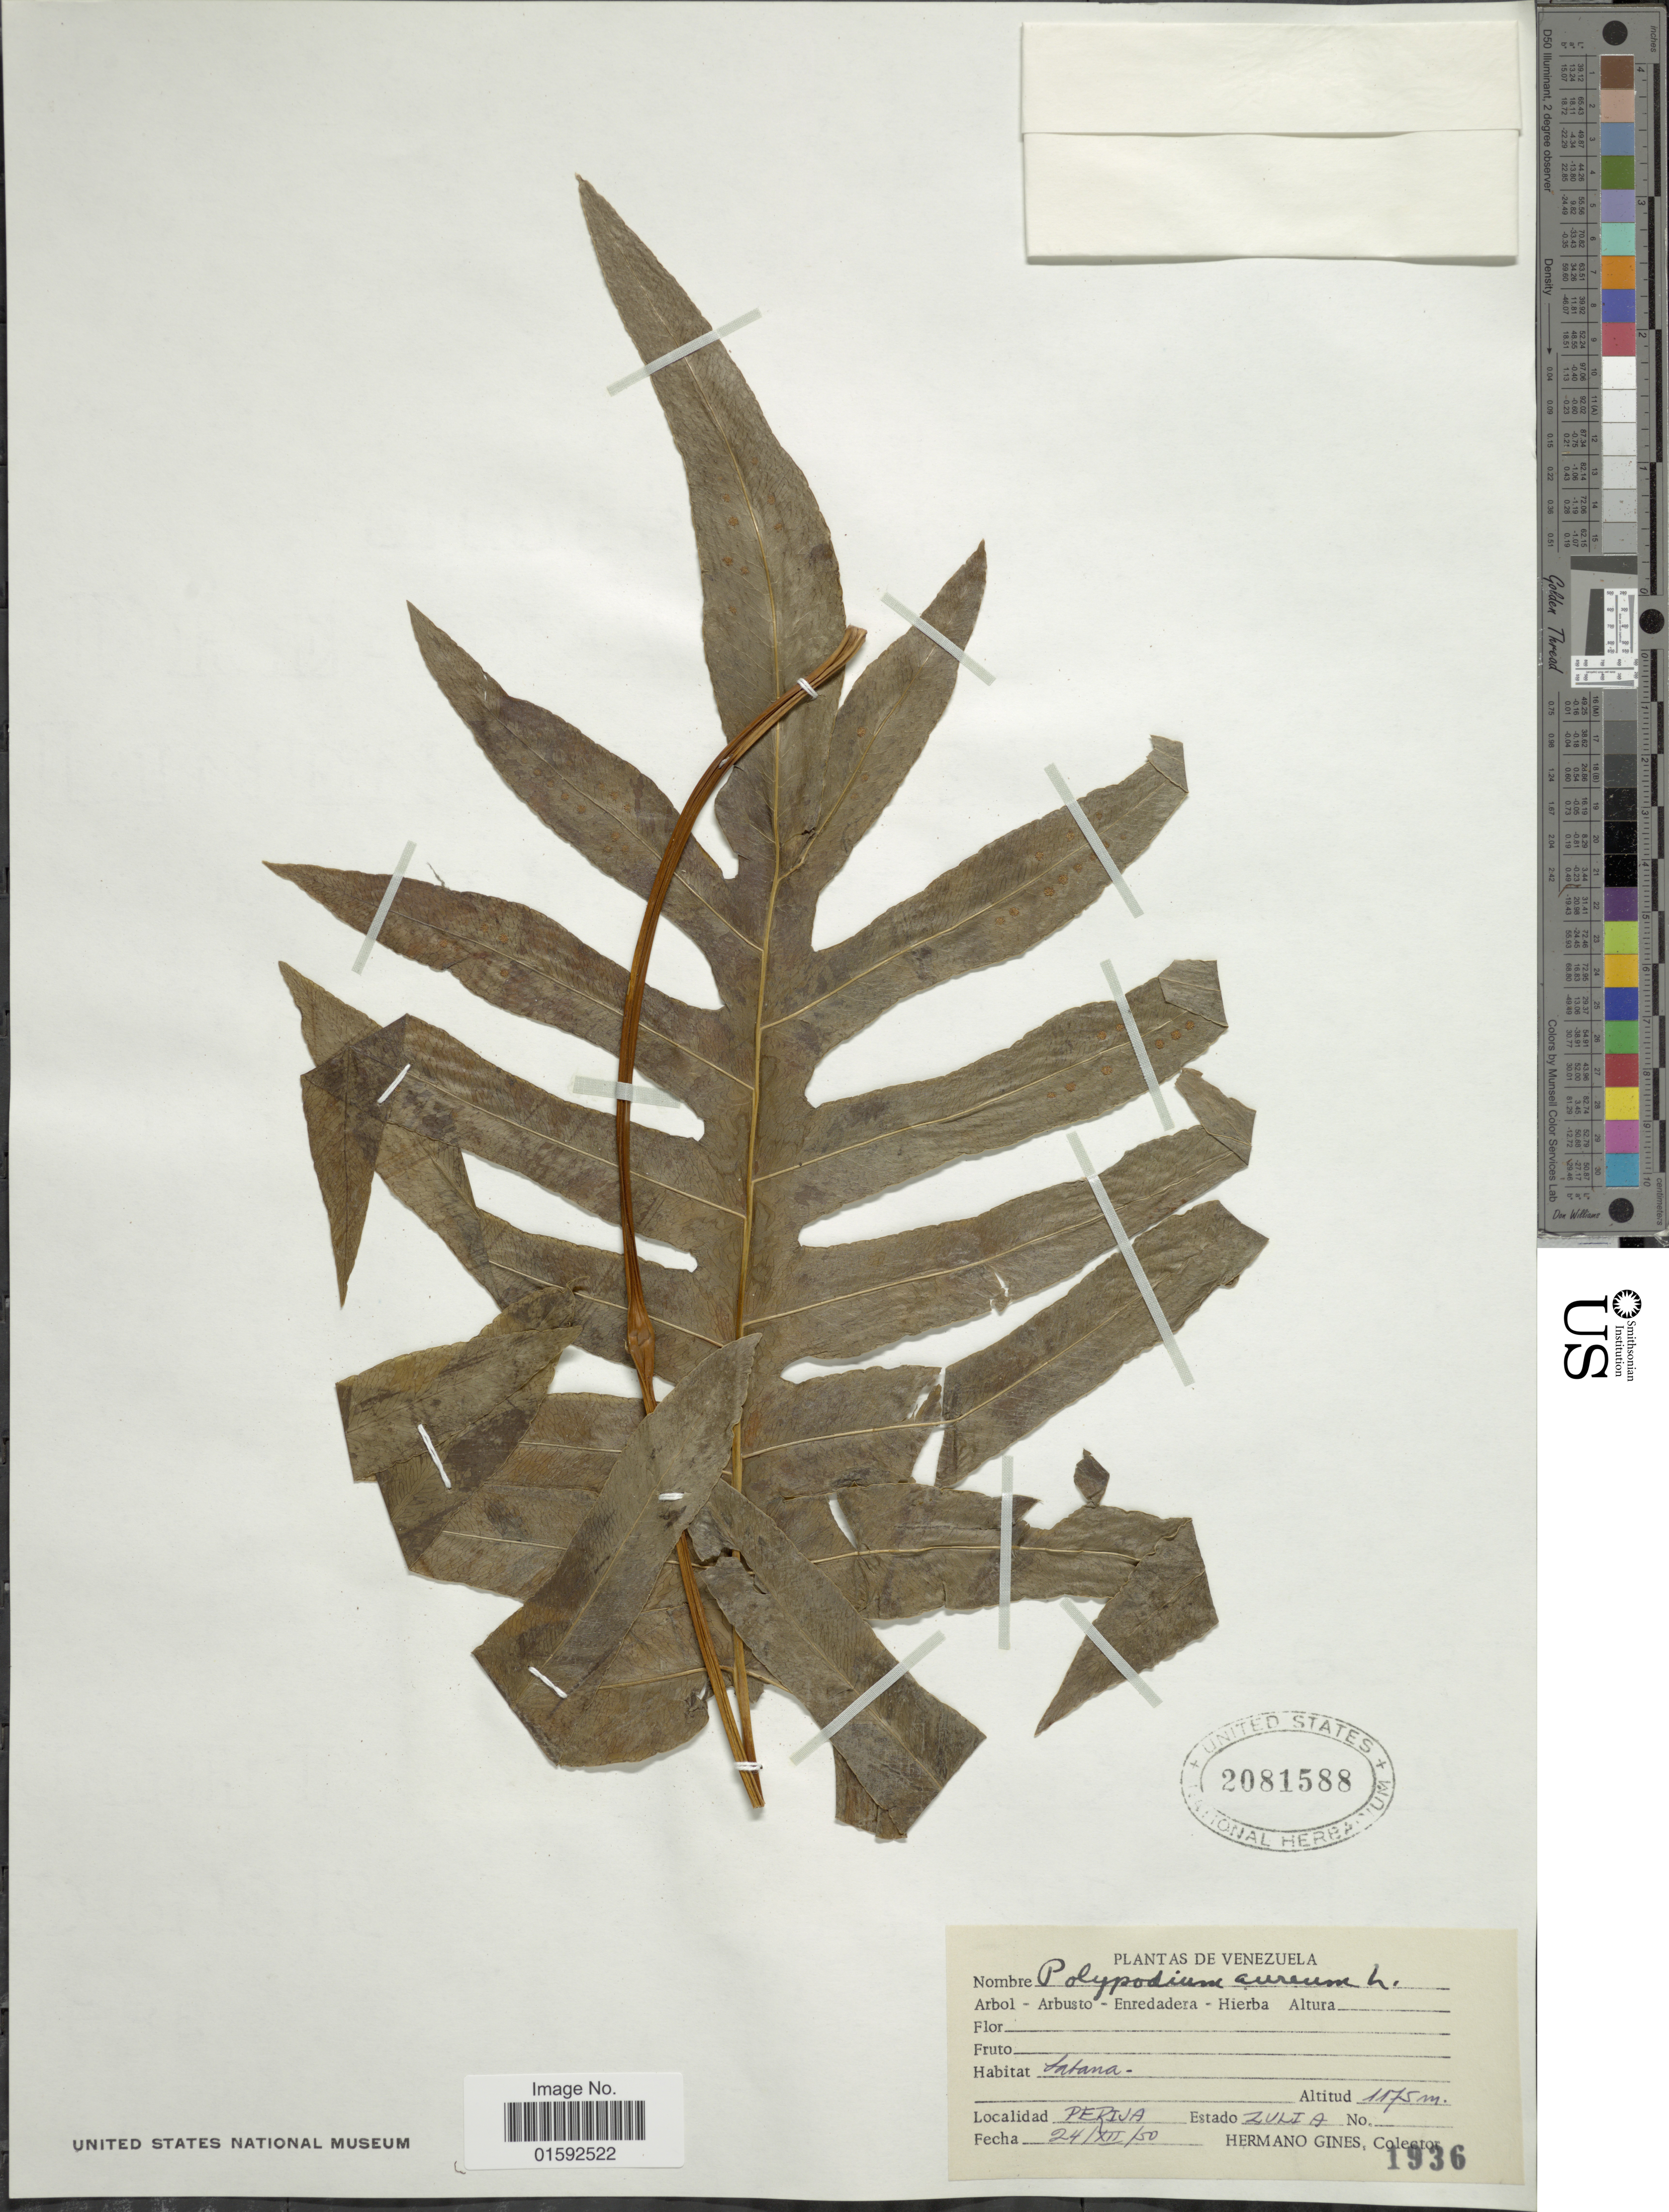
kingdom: Plantae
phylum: Tracheophyta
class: Polypodiopsida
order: Polypodiales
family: Polypodiaceae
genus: Phlebodium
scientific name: Phlebodium aureum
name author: (L.) J. Sm.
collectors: Bro. Gines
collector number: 1936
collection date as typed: Transcribed d/m/y: 24/12/50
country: Venezuela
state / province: Zulia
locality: Venezuela, Perija, Estado Zulia.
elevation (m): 1175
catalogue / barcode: US 2081588